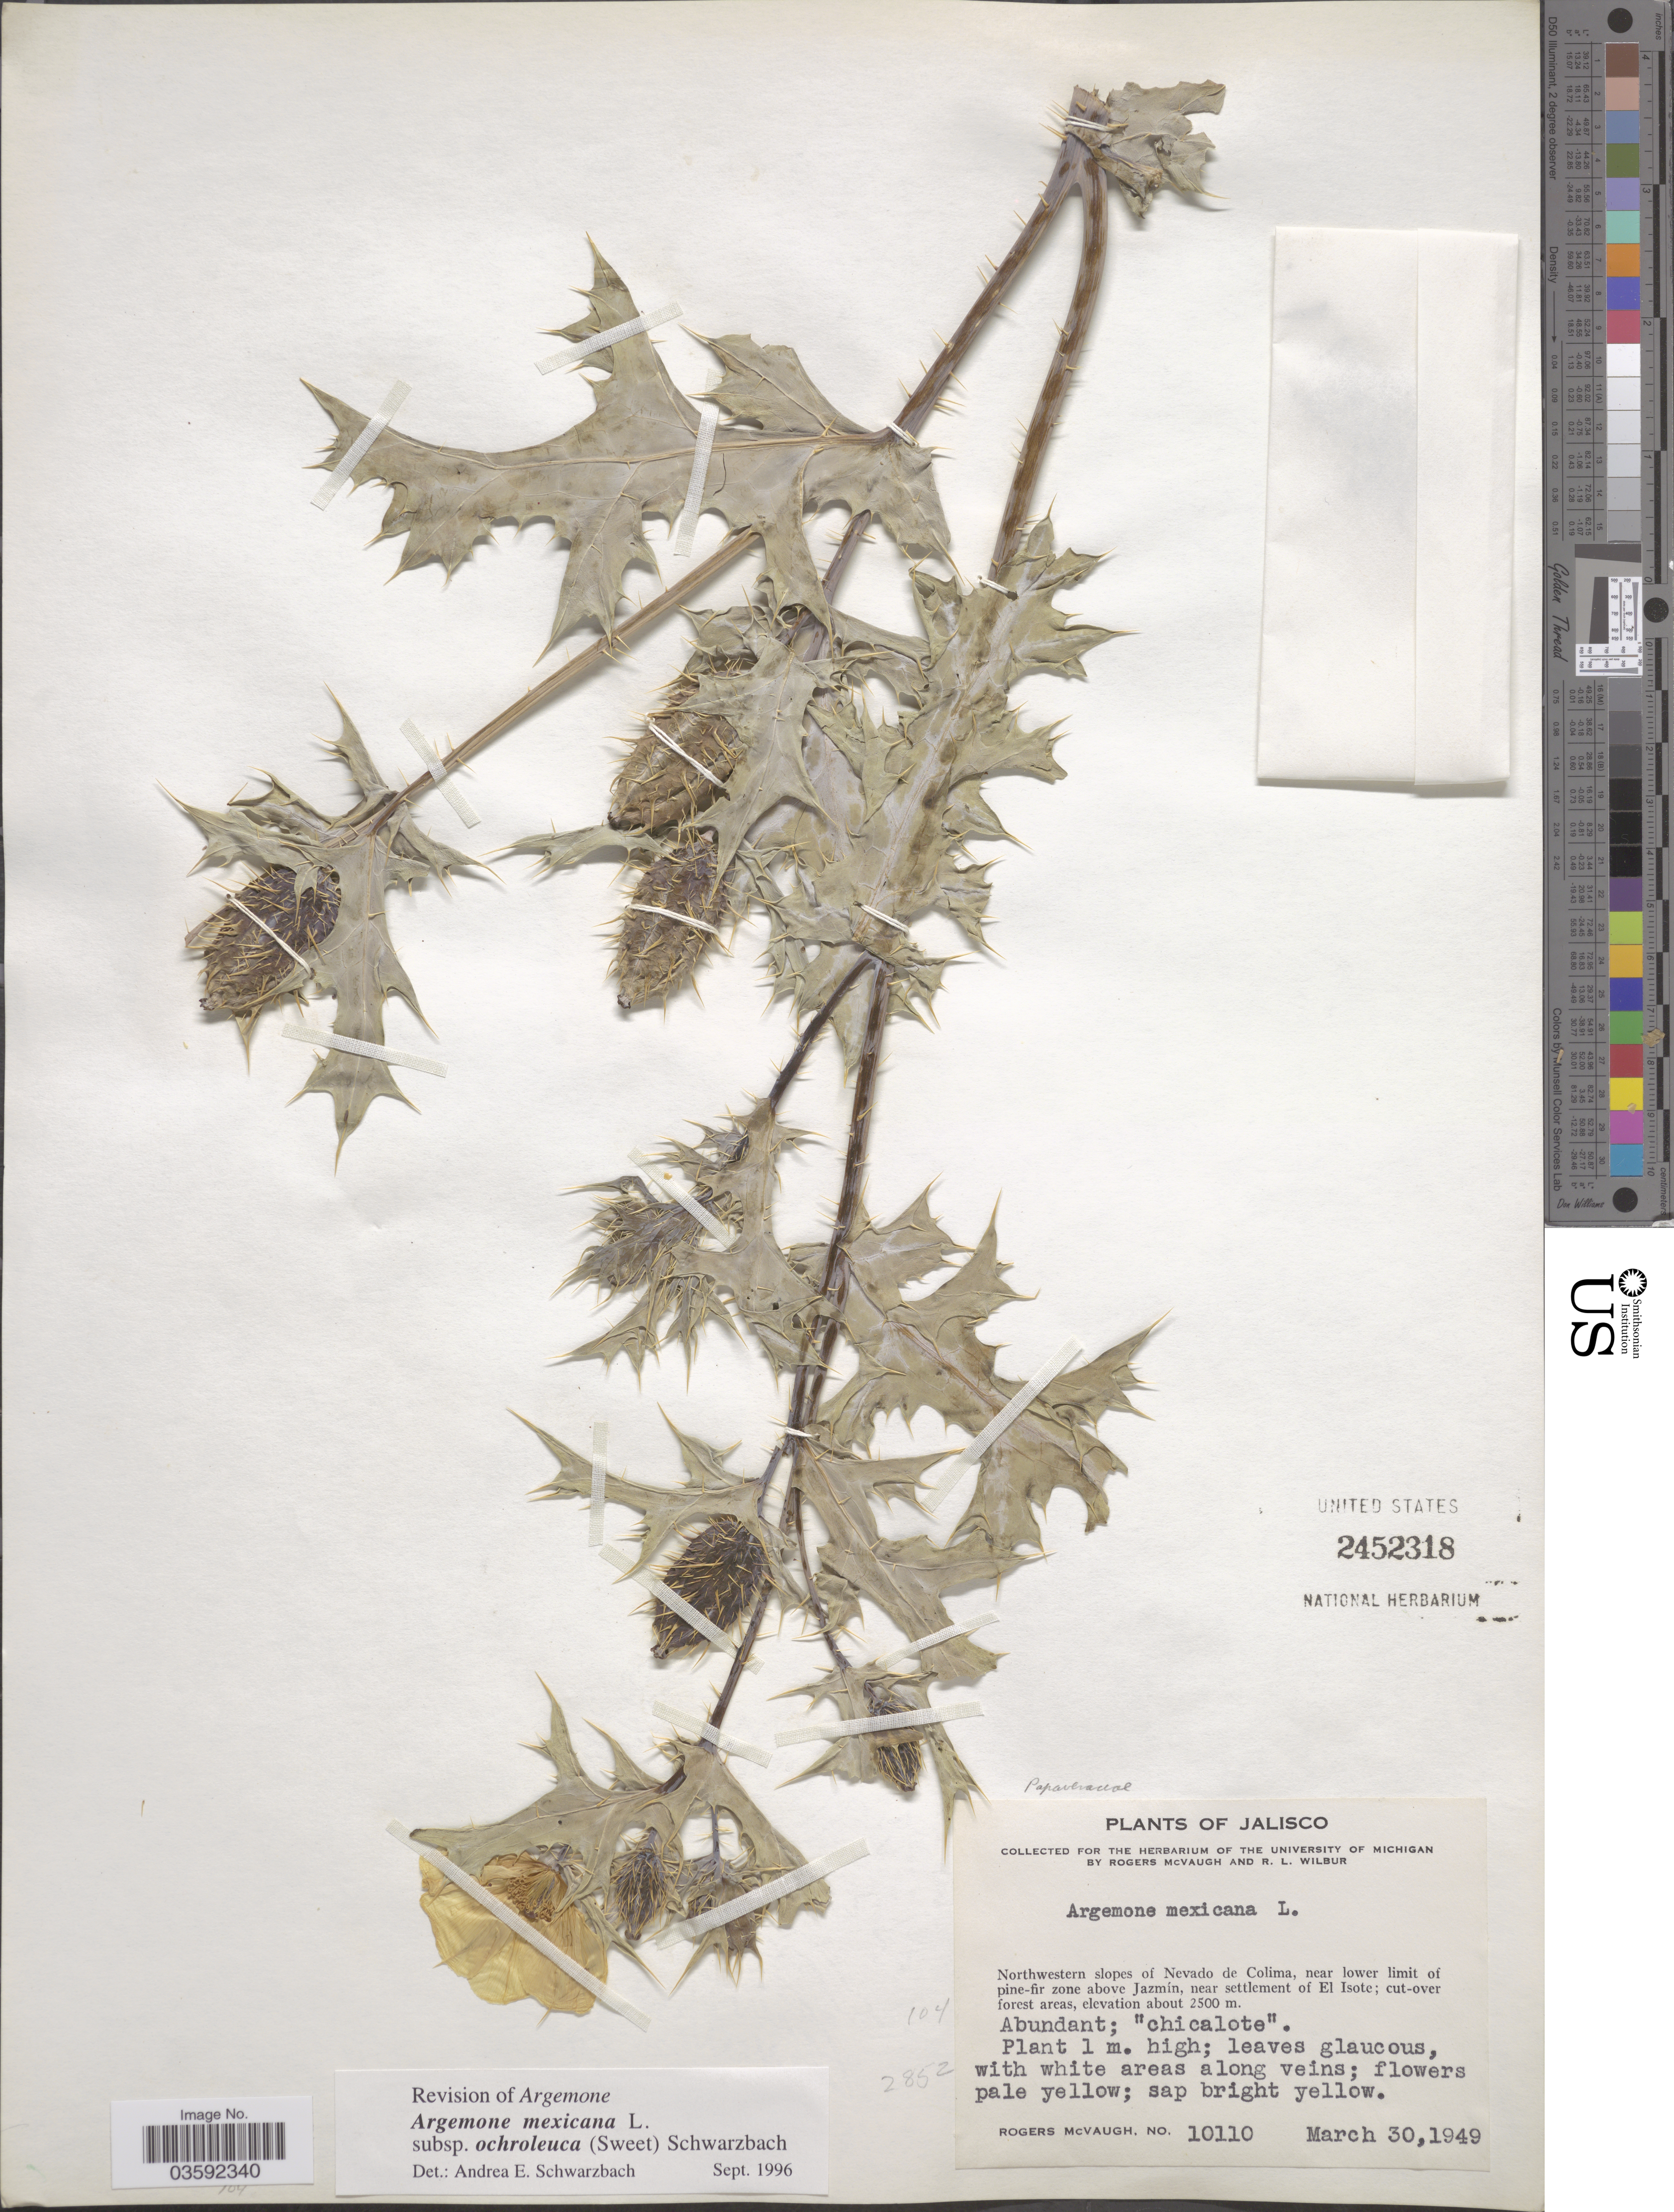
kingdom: Plantae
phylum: Tracheophyta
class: Magnoliopsida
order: Ranunculales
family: Papaveraceae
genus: Argemone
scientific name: Argemone mexicana subsp. ochroleuca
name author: (Sweet) Schwarzbach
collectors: R. McVaugh & R. L. Wilbur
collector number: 10110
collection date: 1949-03-30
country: Mexico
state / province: Jalisco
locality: Northwestern slopes of Nevado de Colima, near lower limit of pine-fir zone above Jazmín, near settlement of El Isote.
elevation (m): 2500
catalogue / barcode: US 2452318